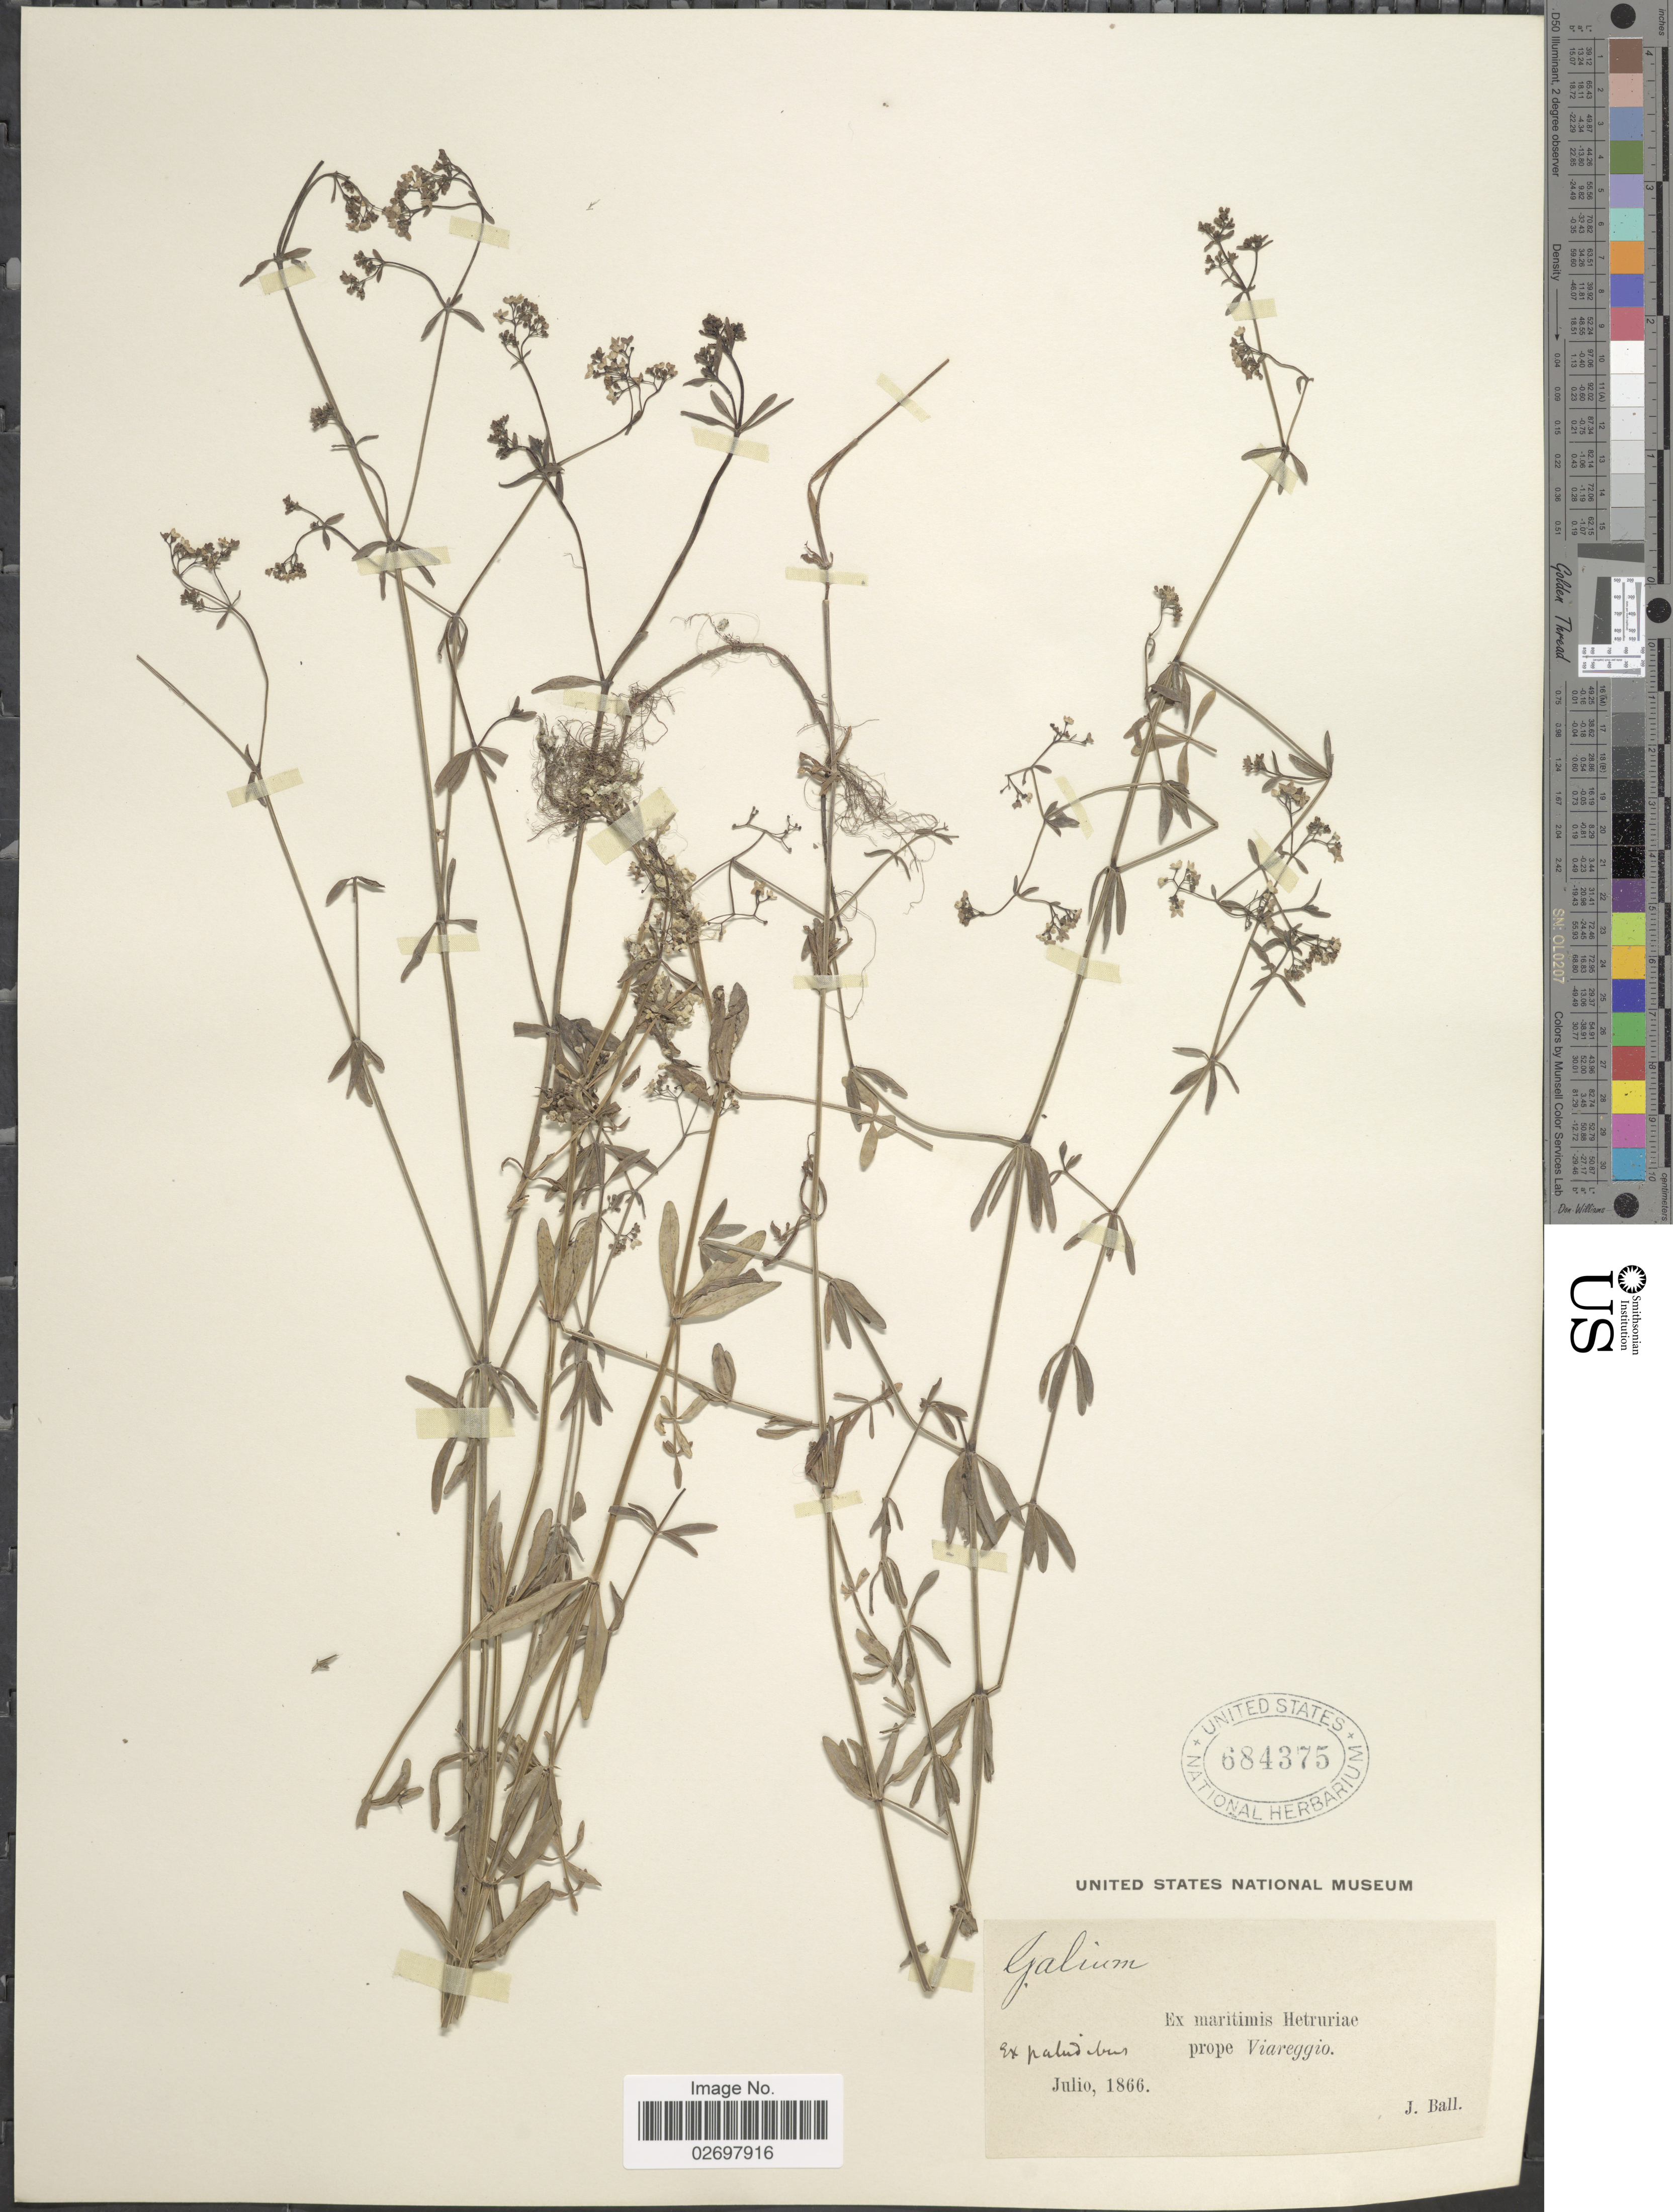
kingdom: Plantae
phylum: Tracheophyta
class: Magnoliopsida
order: Gentianales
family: Rubiaceae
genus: Galium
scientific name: Galium sp.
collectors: J. Ball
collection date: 1866-07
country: Italy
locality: Ex maritimis Hetruriae prope Viareggio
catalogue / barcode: US 684375